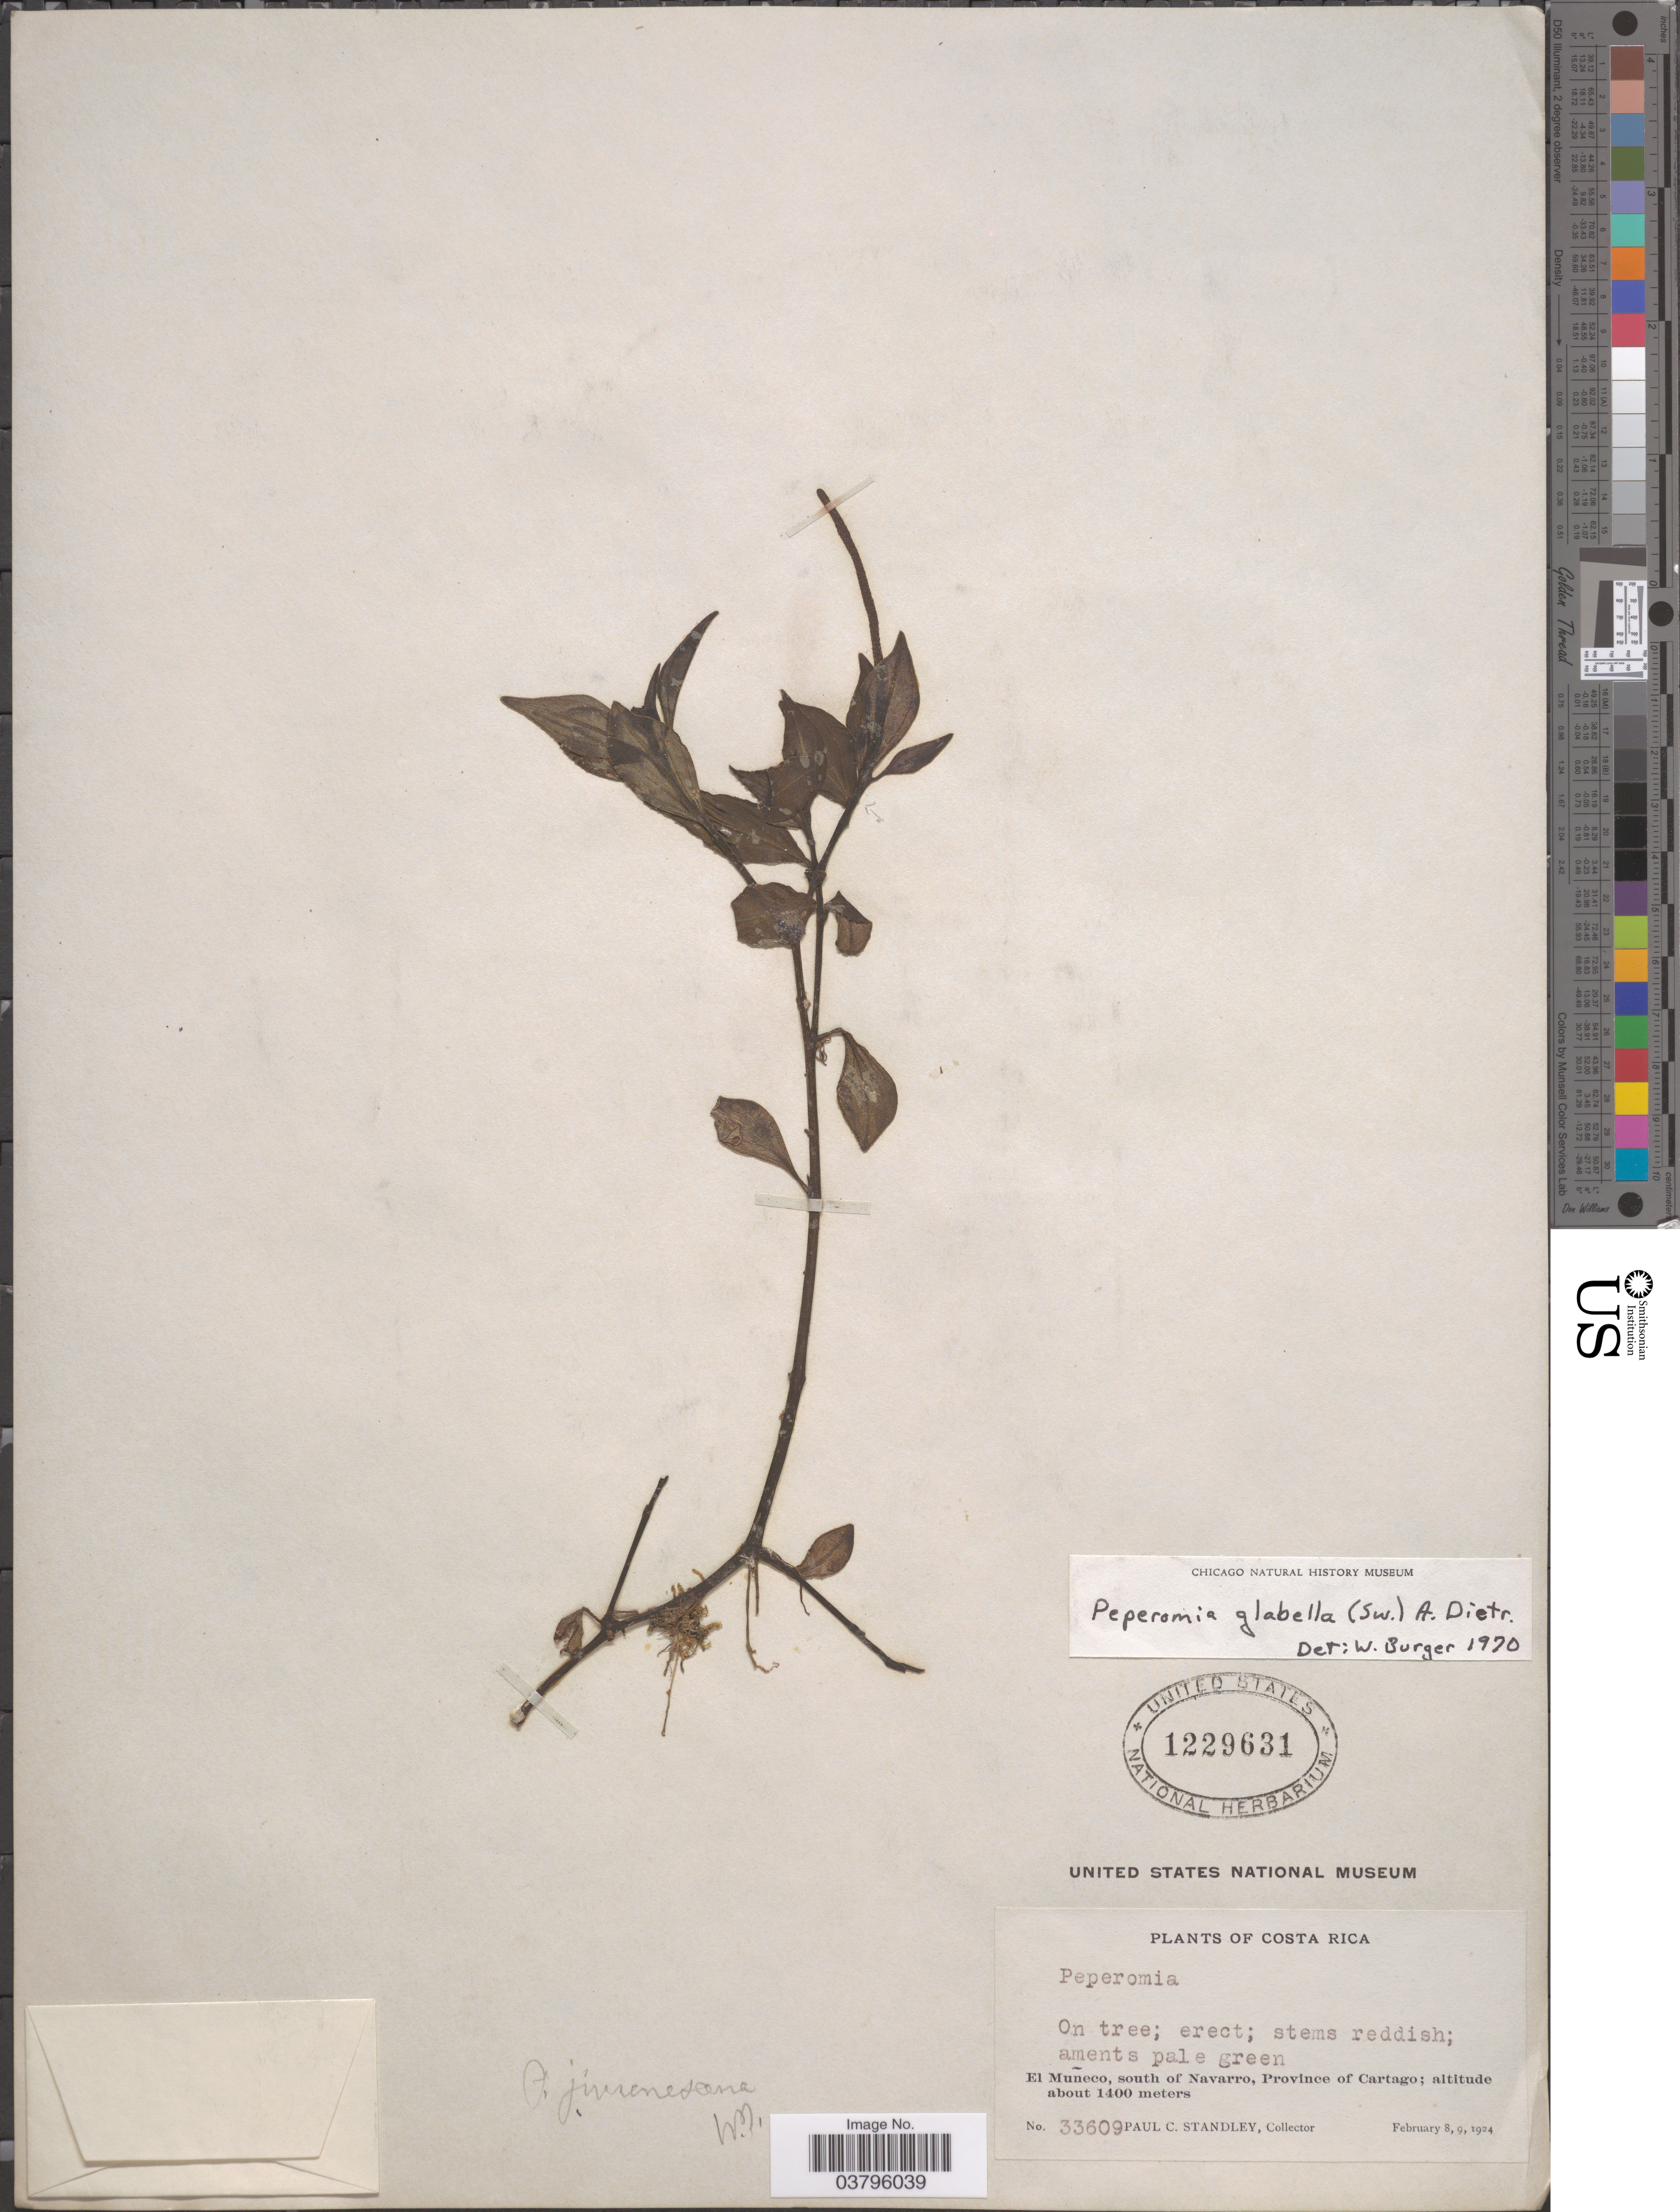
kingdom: Plantae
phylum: Tracheophyta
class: Magnoliopsida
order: Piperales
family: Piperaceae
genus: Peperomia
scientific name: Peperomia glabella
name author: (Sw.) A. Dietr.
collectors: P. C. Standley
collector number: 33609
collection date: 1924-02-08/1924-02-09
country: Costa Rica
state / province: Cartago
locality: El Muñeco, south of Navarro.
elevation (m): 1400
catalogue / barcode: US 1229631